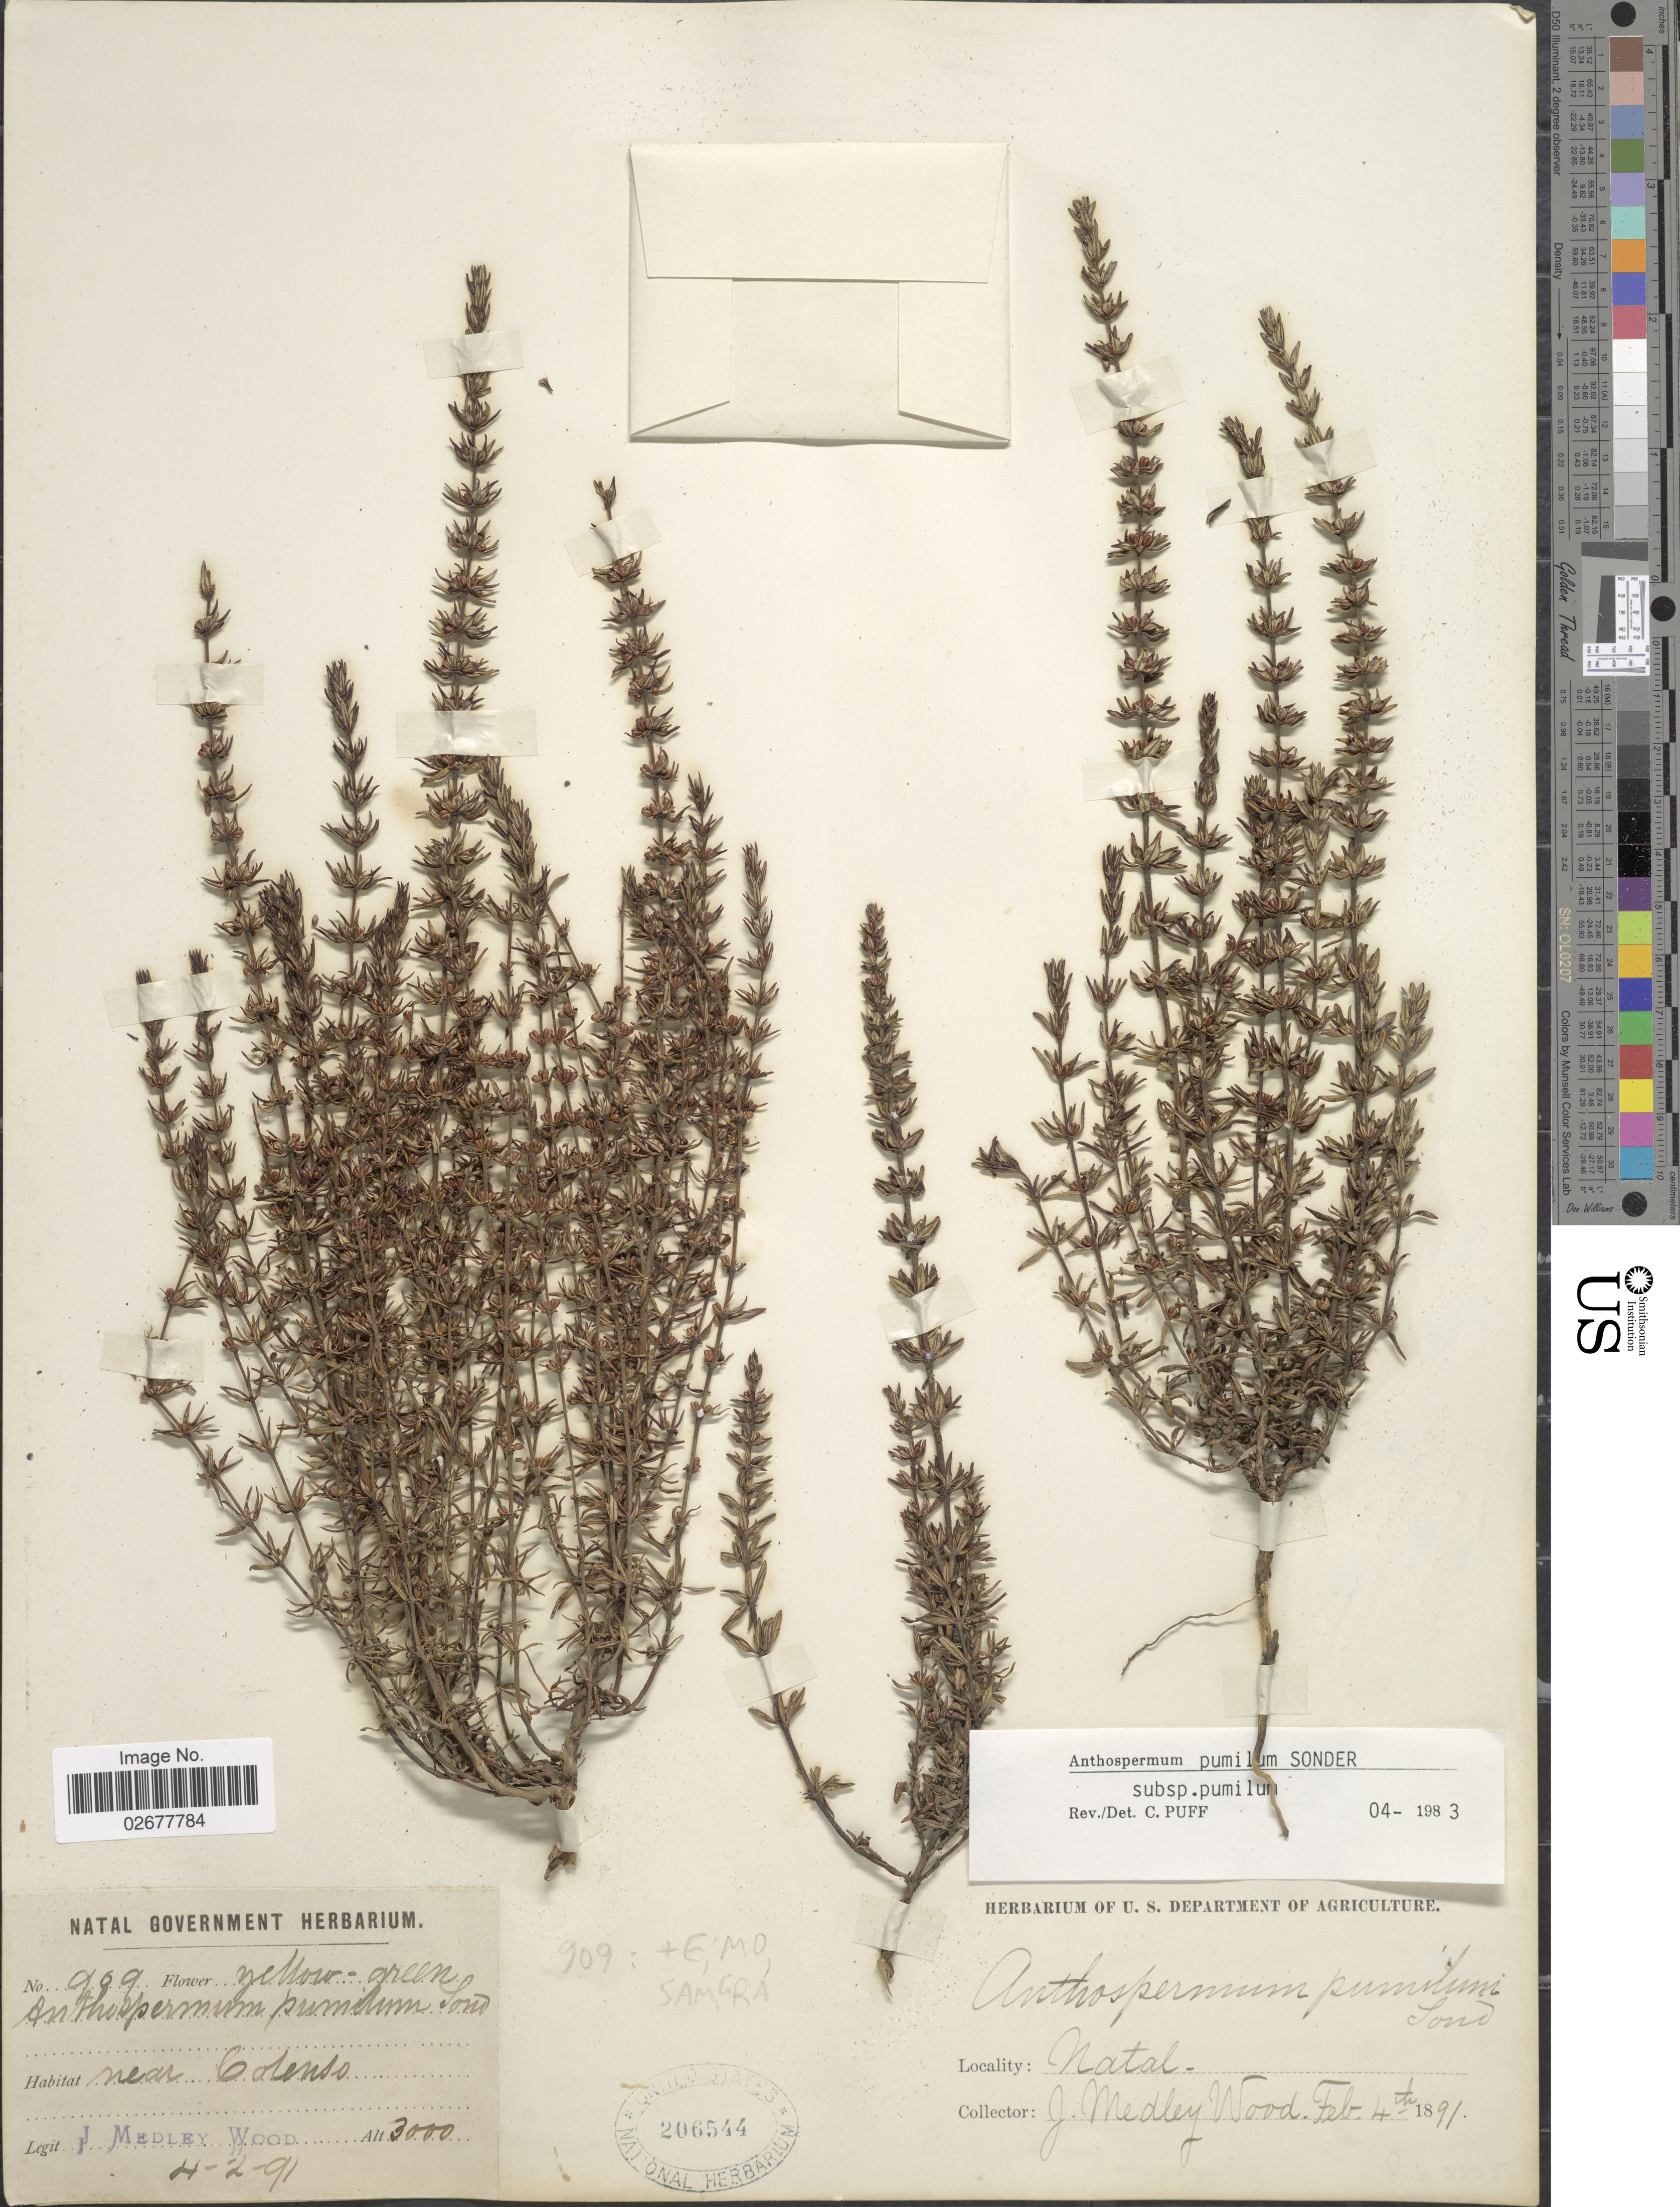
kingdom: Plantae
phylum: Tracheophyta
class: Magnoliopsida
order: Gentianales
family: Rubiaceae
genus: Anthospermum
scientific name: Anthospermum pumilum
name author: Sond.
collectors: J. Medley Wood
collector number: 909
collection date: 1891-02-04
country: South Africa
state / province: KwaZulu-Natal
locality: Natal. Near Colenso.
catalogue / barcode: US 206544